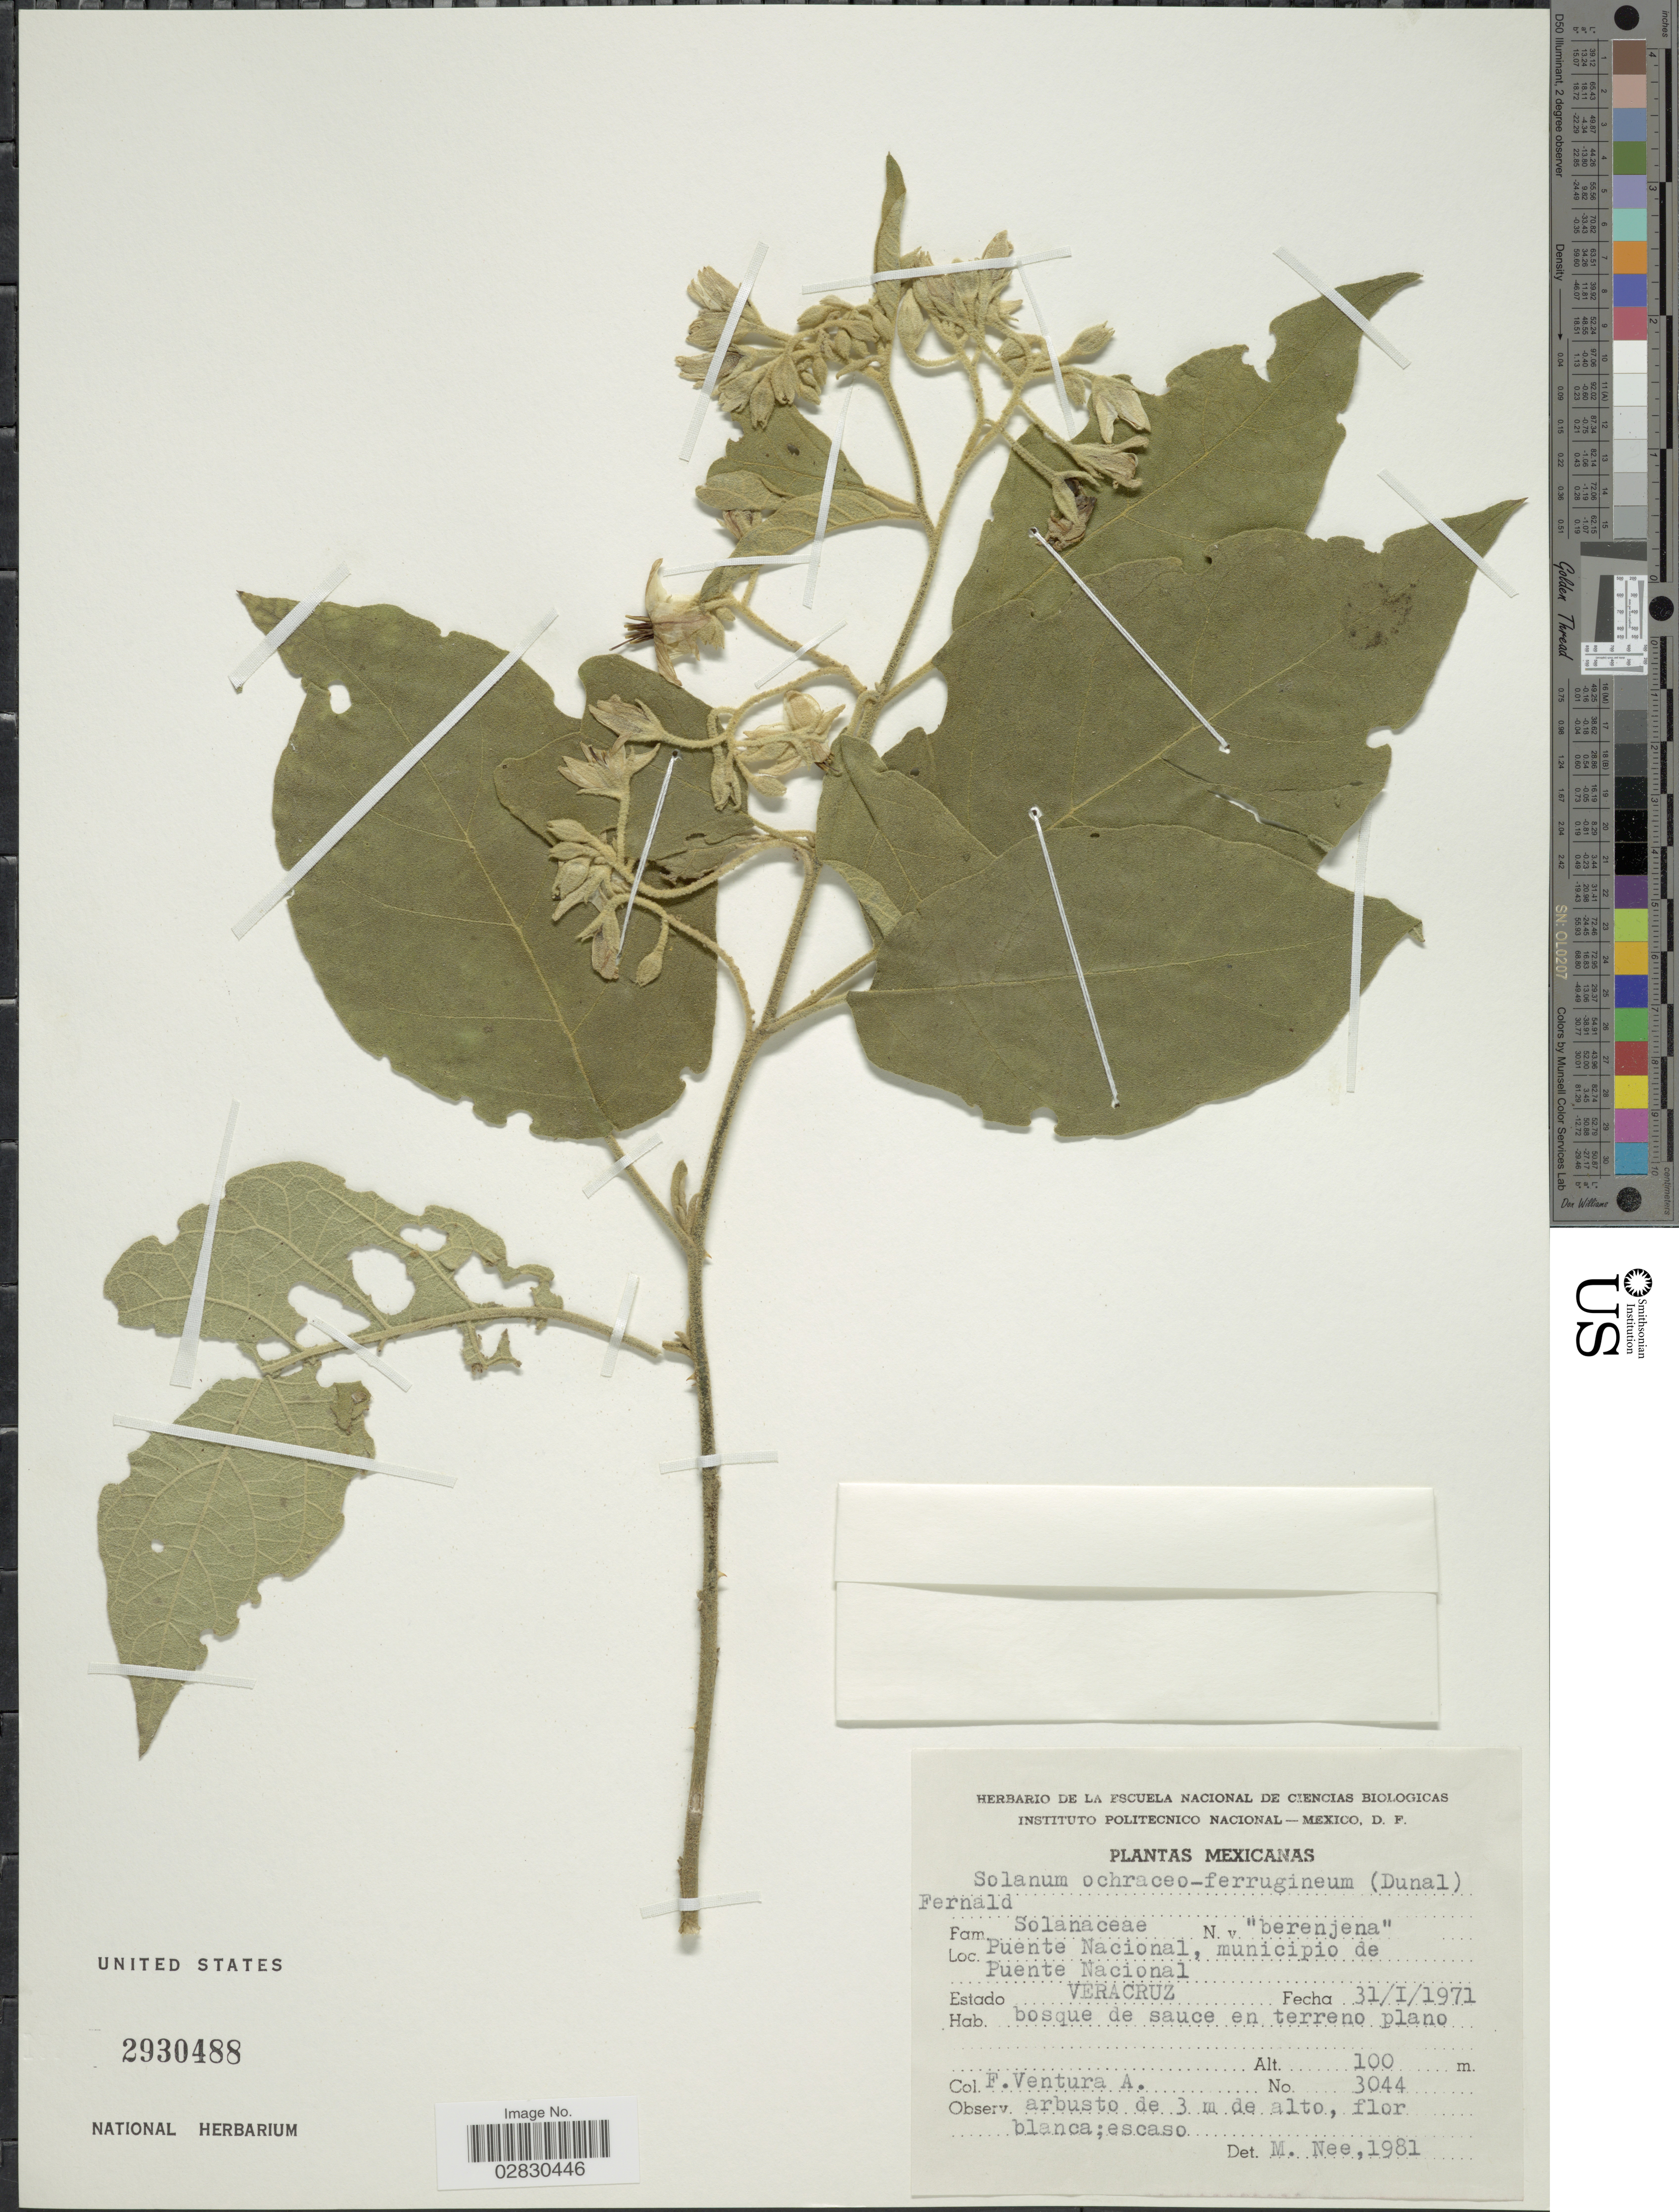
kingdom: Plantae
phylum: Tracheophyta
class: Magnoliopsida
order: Solanales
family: Solanaceae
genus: Solanum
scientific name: Solanum ochraceo-ferrugineum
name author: (Dunal) Fernald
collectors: F. Ventura A.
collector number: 3044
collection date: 1971-01-31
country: Mexico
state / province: Veracruz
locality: Puente Nacional, municipio de Puente Nacional. Estado Veracruz.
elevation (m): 100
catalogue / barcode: US 2930488